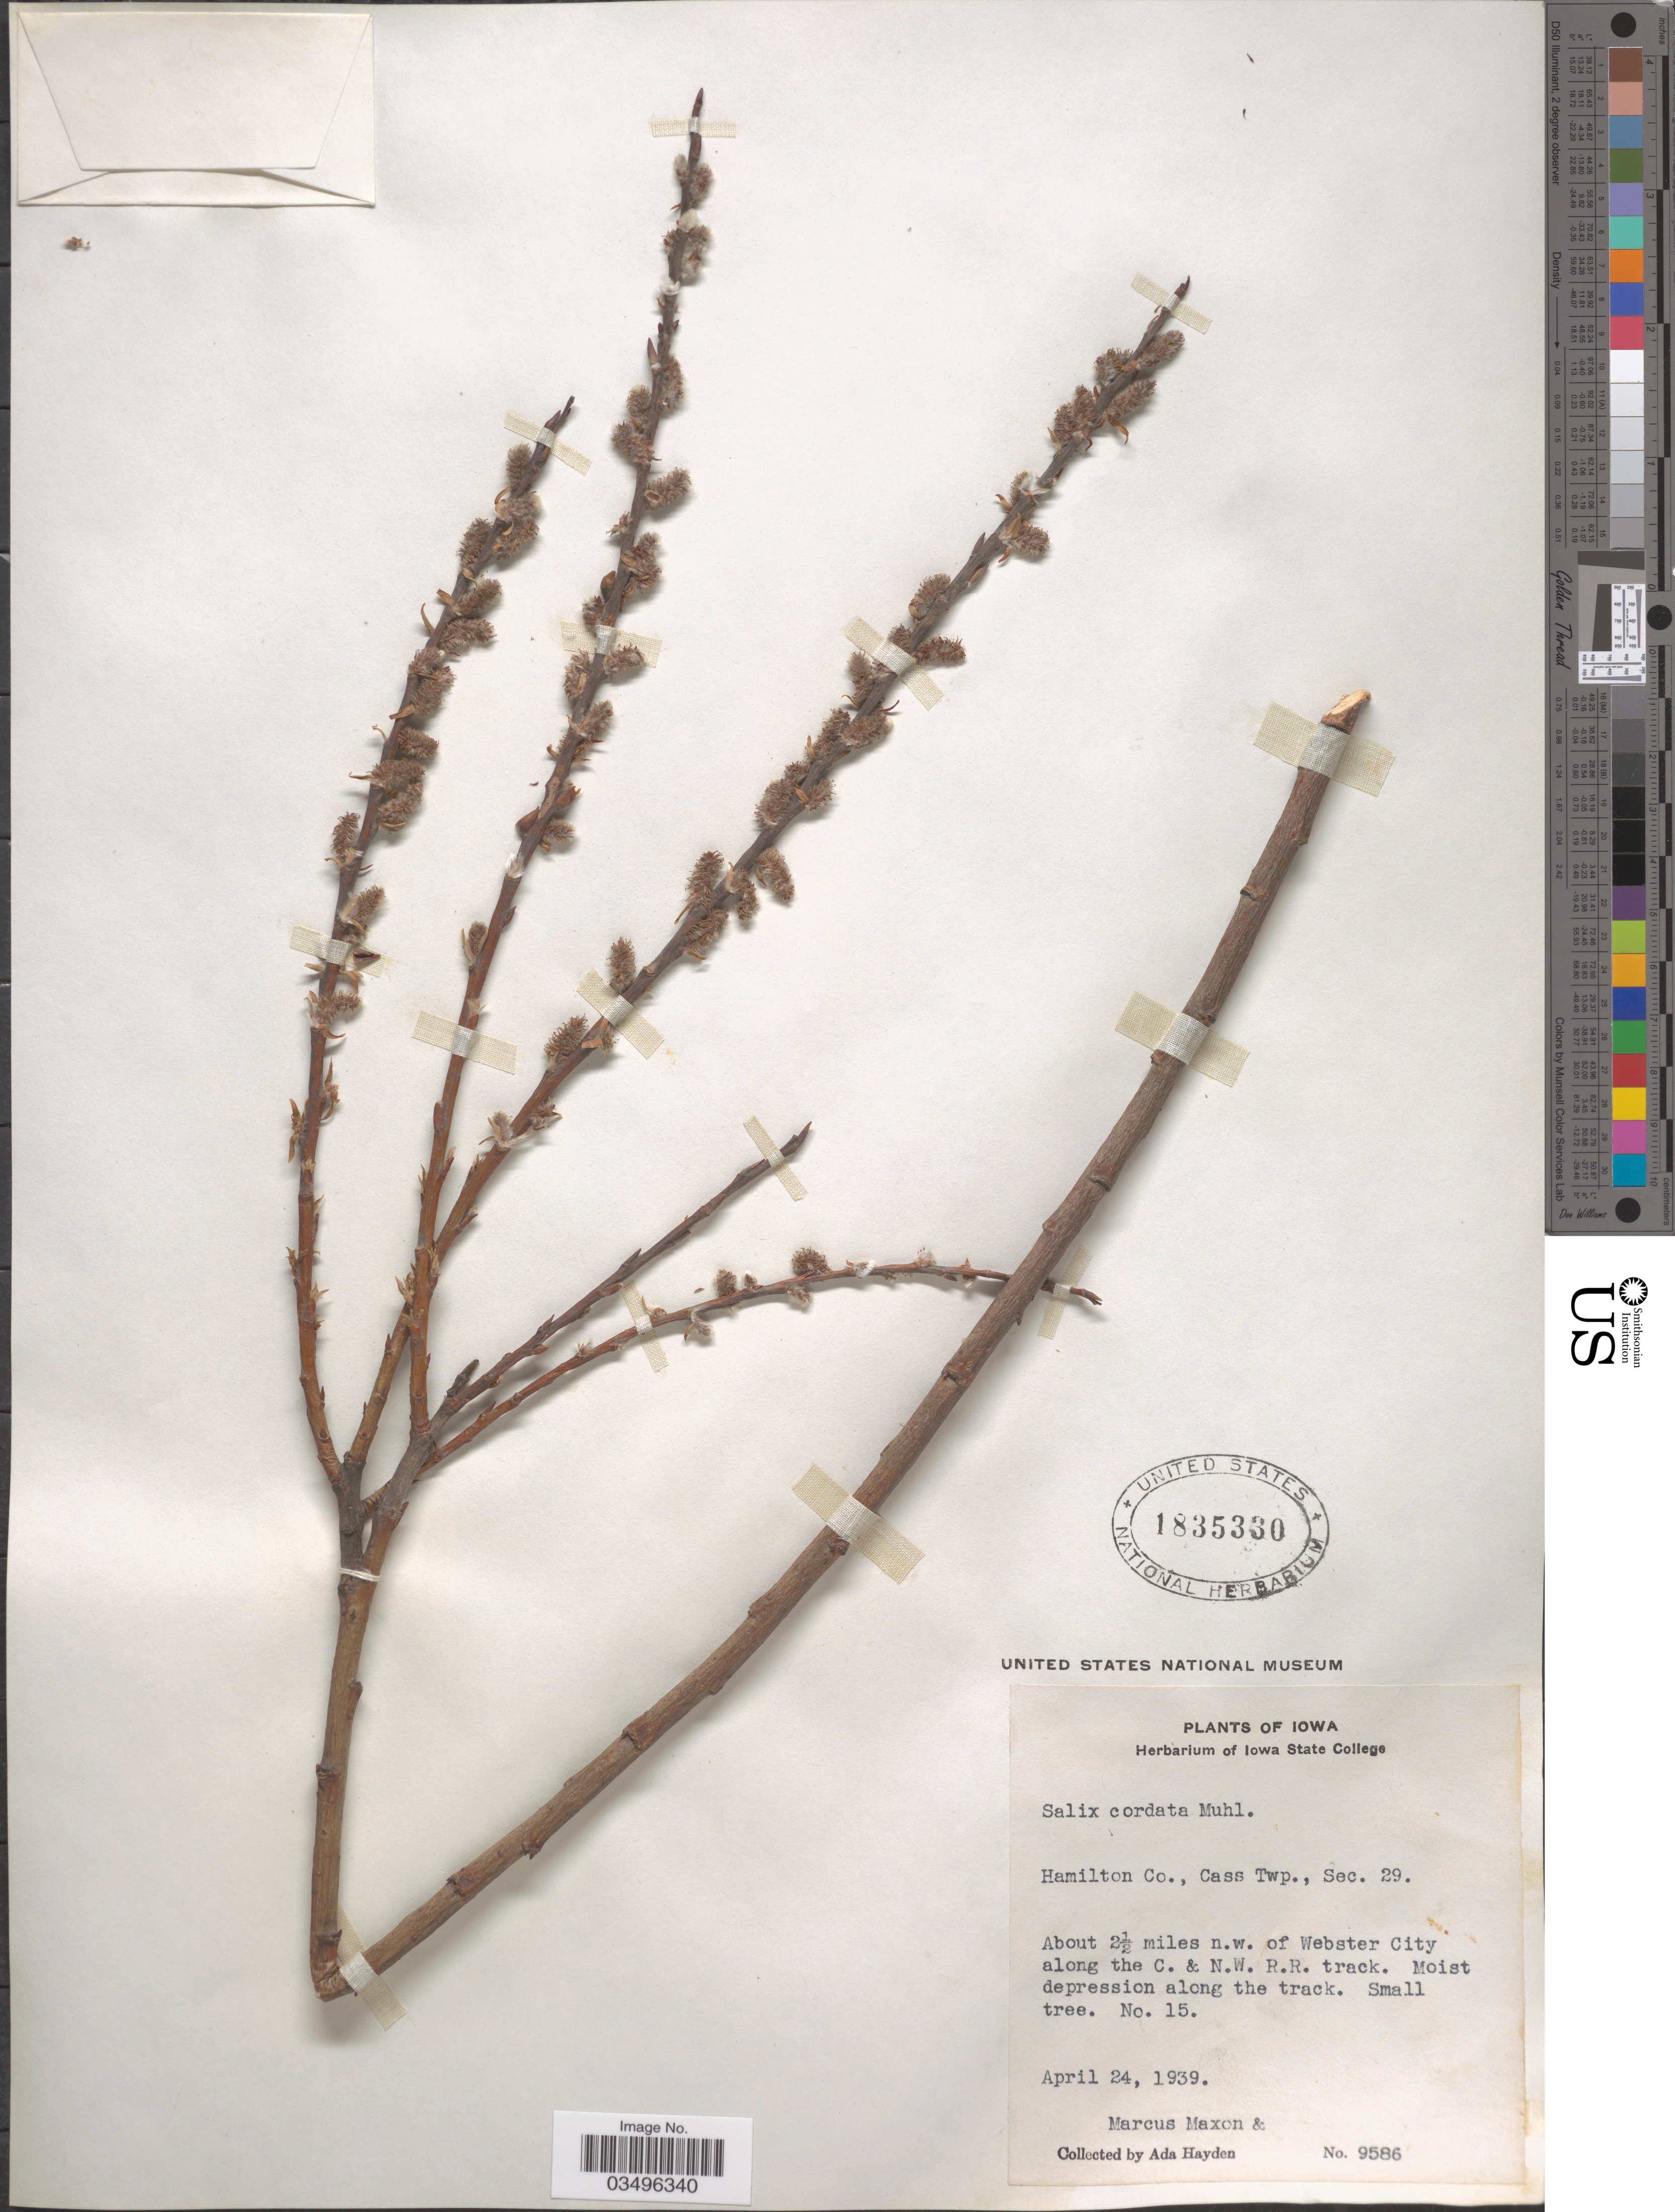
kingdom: Plantae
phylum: Tracheophyta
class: Magnoliopsida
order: Malpighiales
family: Salicaceae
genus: Salix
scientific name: Salix cordata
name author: Michx.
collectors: Ada Hayden & M. Maxon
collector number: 9586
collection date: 1939-04-24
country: United States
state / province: Iowa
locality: Hamilton Co., Cass Twp., Sec. 29. About 2½ miles n.w. of Webster City along the C. & N.W. R.R. track.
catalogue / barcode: US 1835330